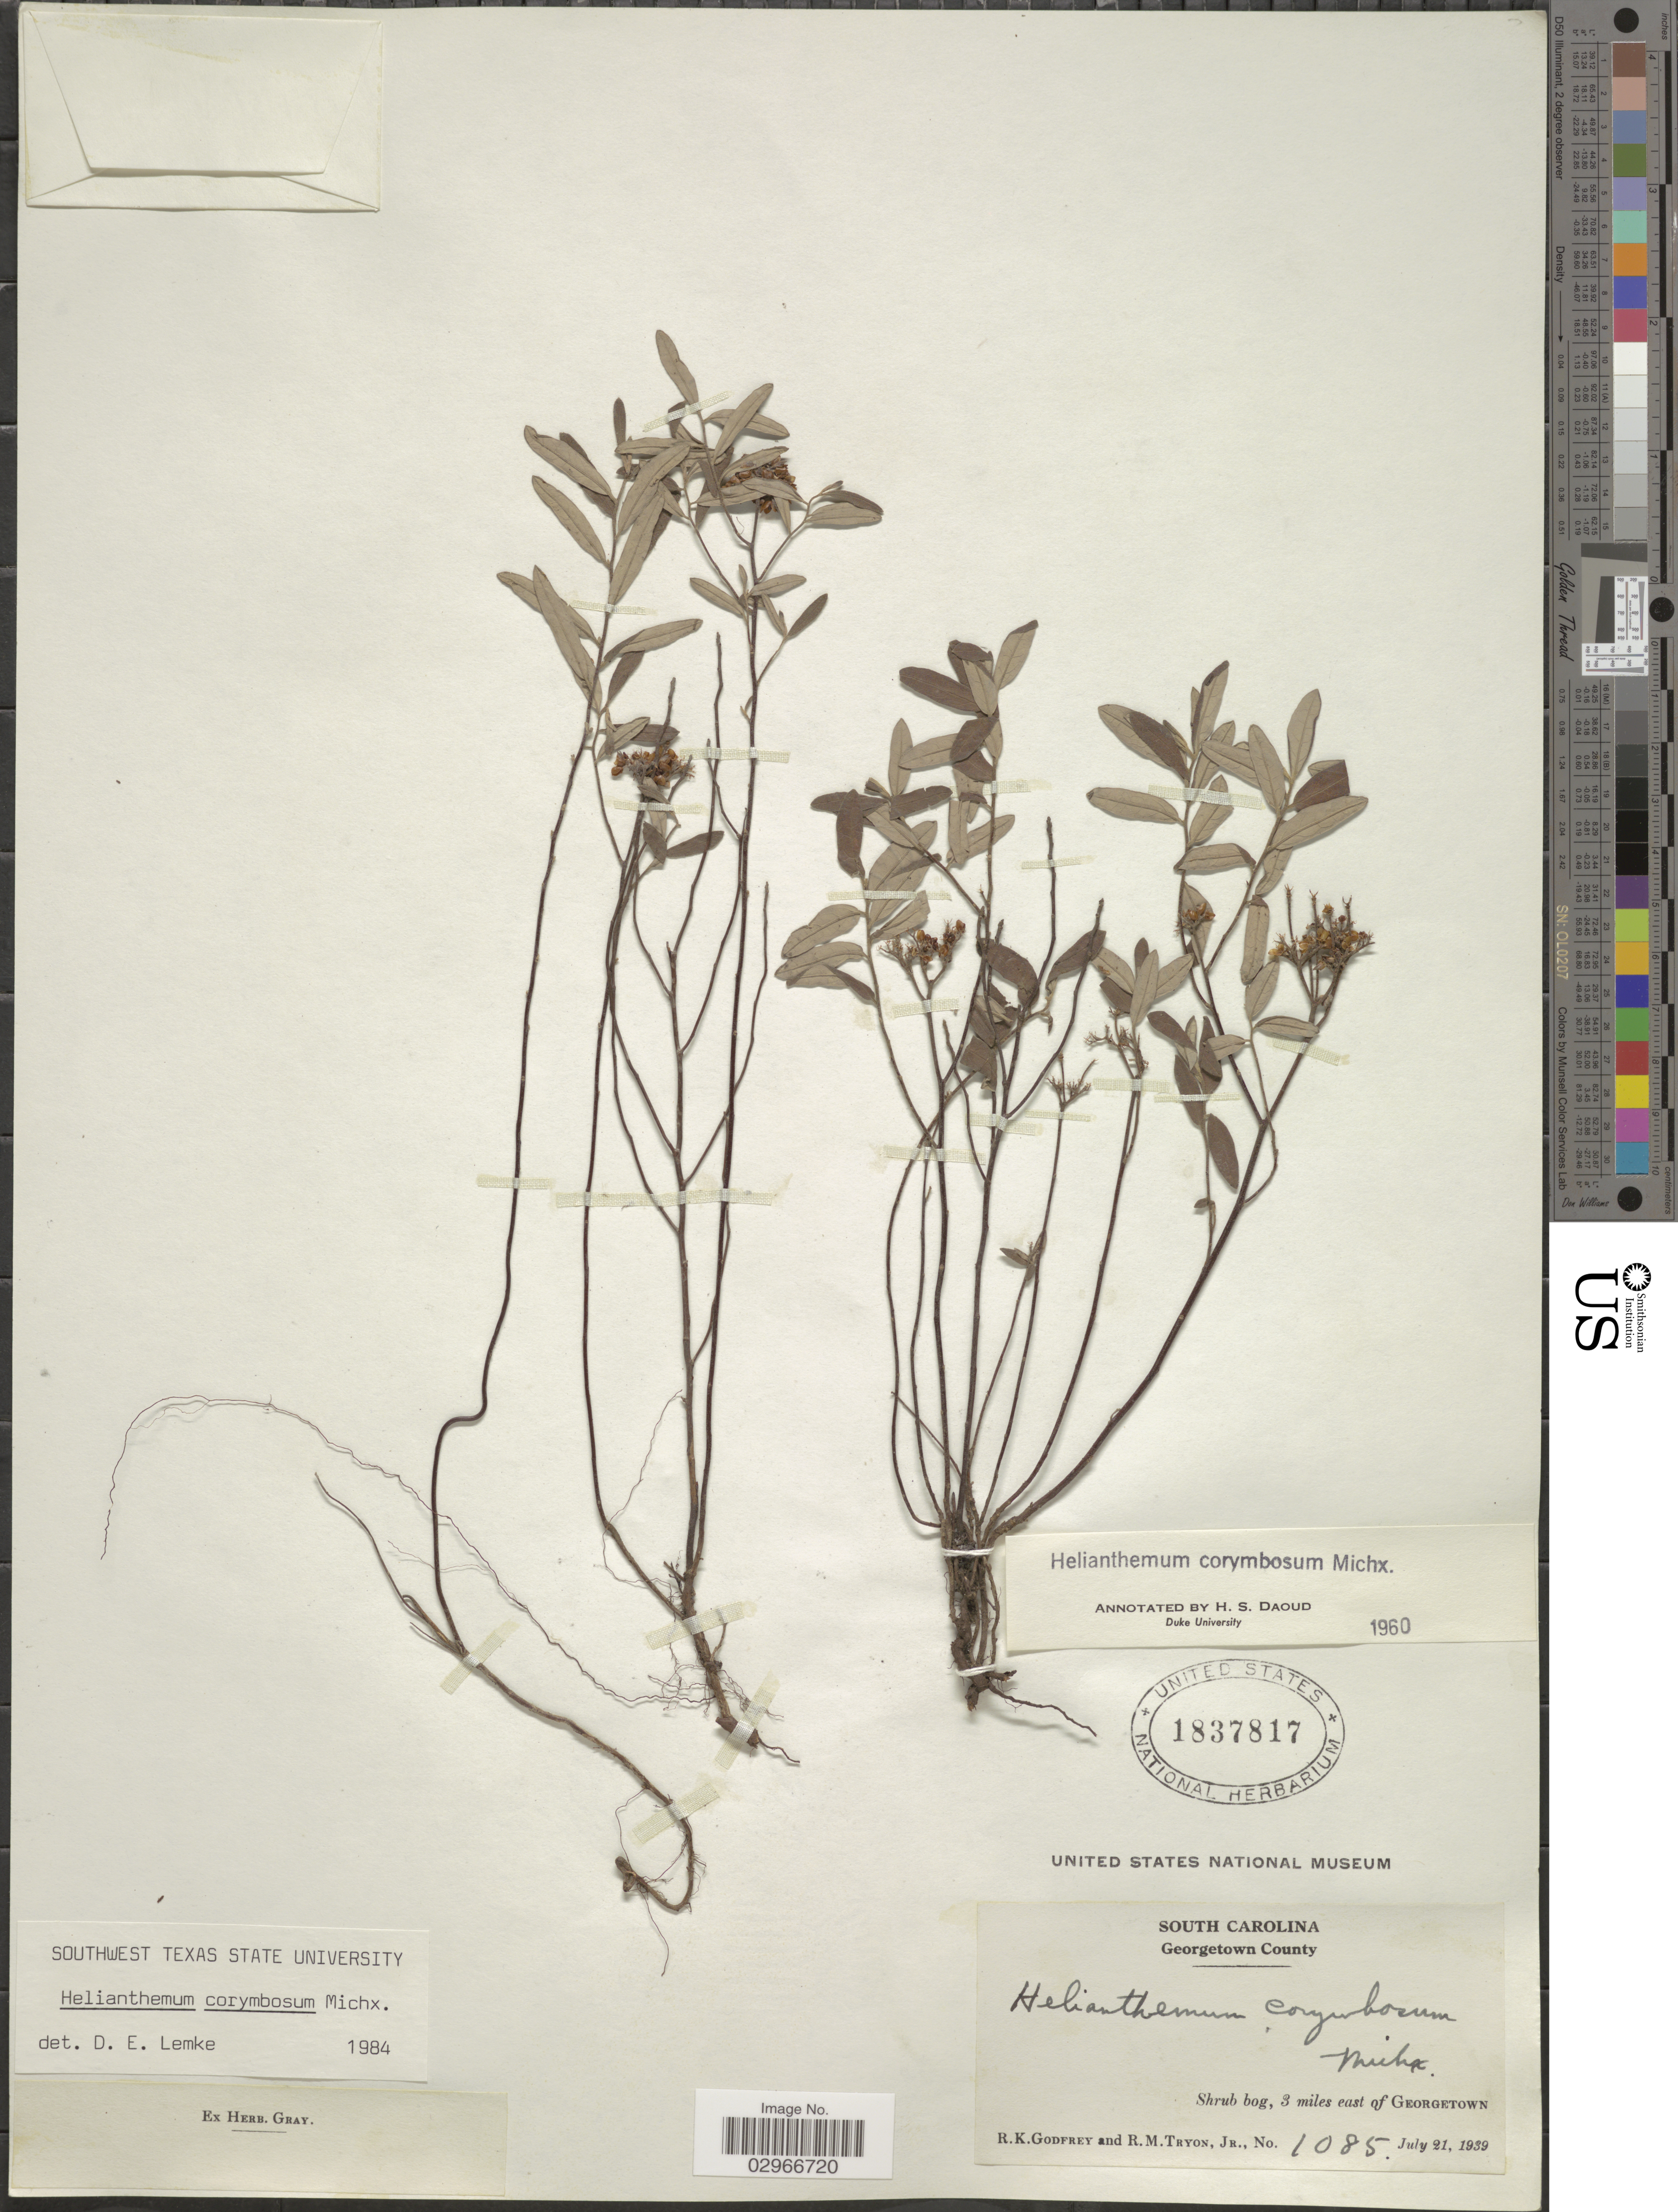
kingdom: Plantae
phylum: Tracheophyta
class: Magnoliopsida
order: Malvales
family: Cistaceae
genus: Helianthemum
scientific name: Helianthemum corymbosum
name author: Michx.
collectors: R. K. Godfrey & R. Tryon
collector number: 1085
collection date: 1939-07-21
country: United States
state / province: South Carolina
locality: Georgetown County, 3 miles east of Georgetown.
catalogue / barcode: US 1837817